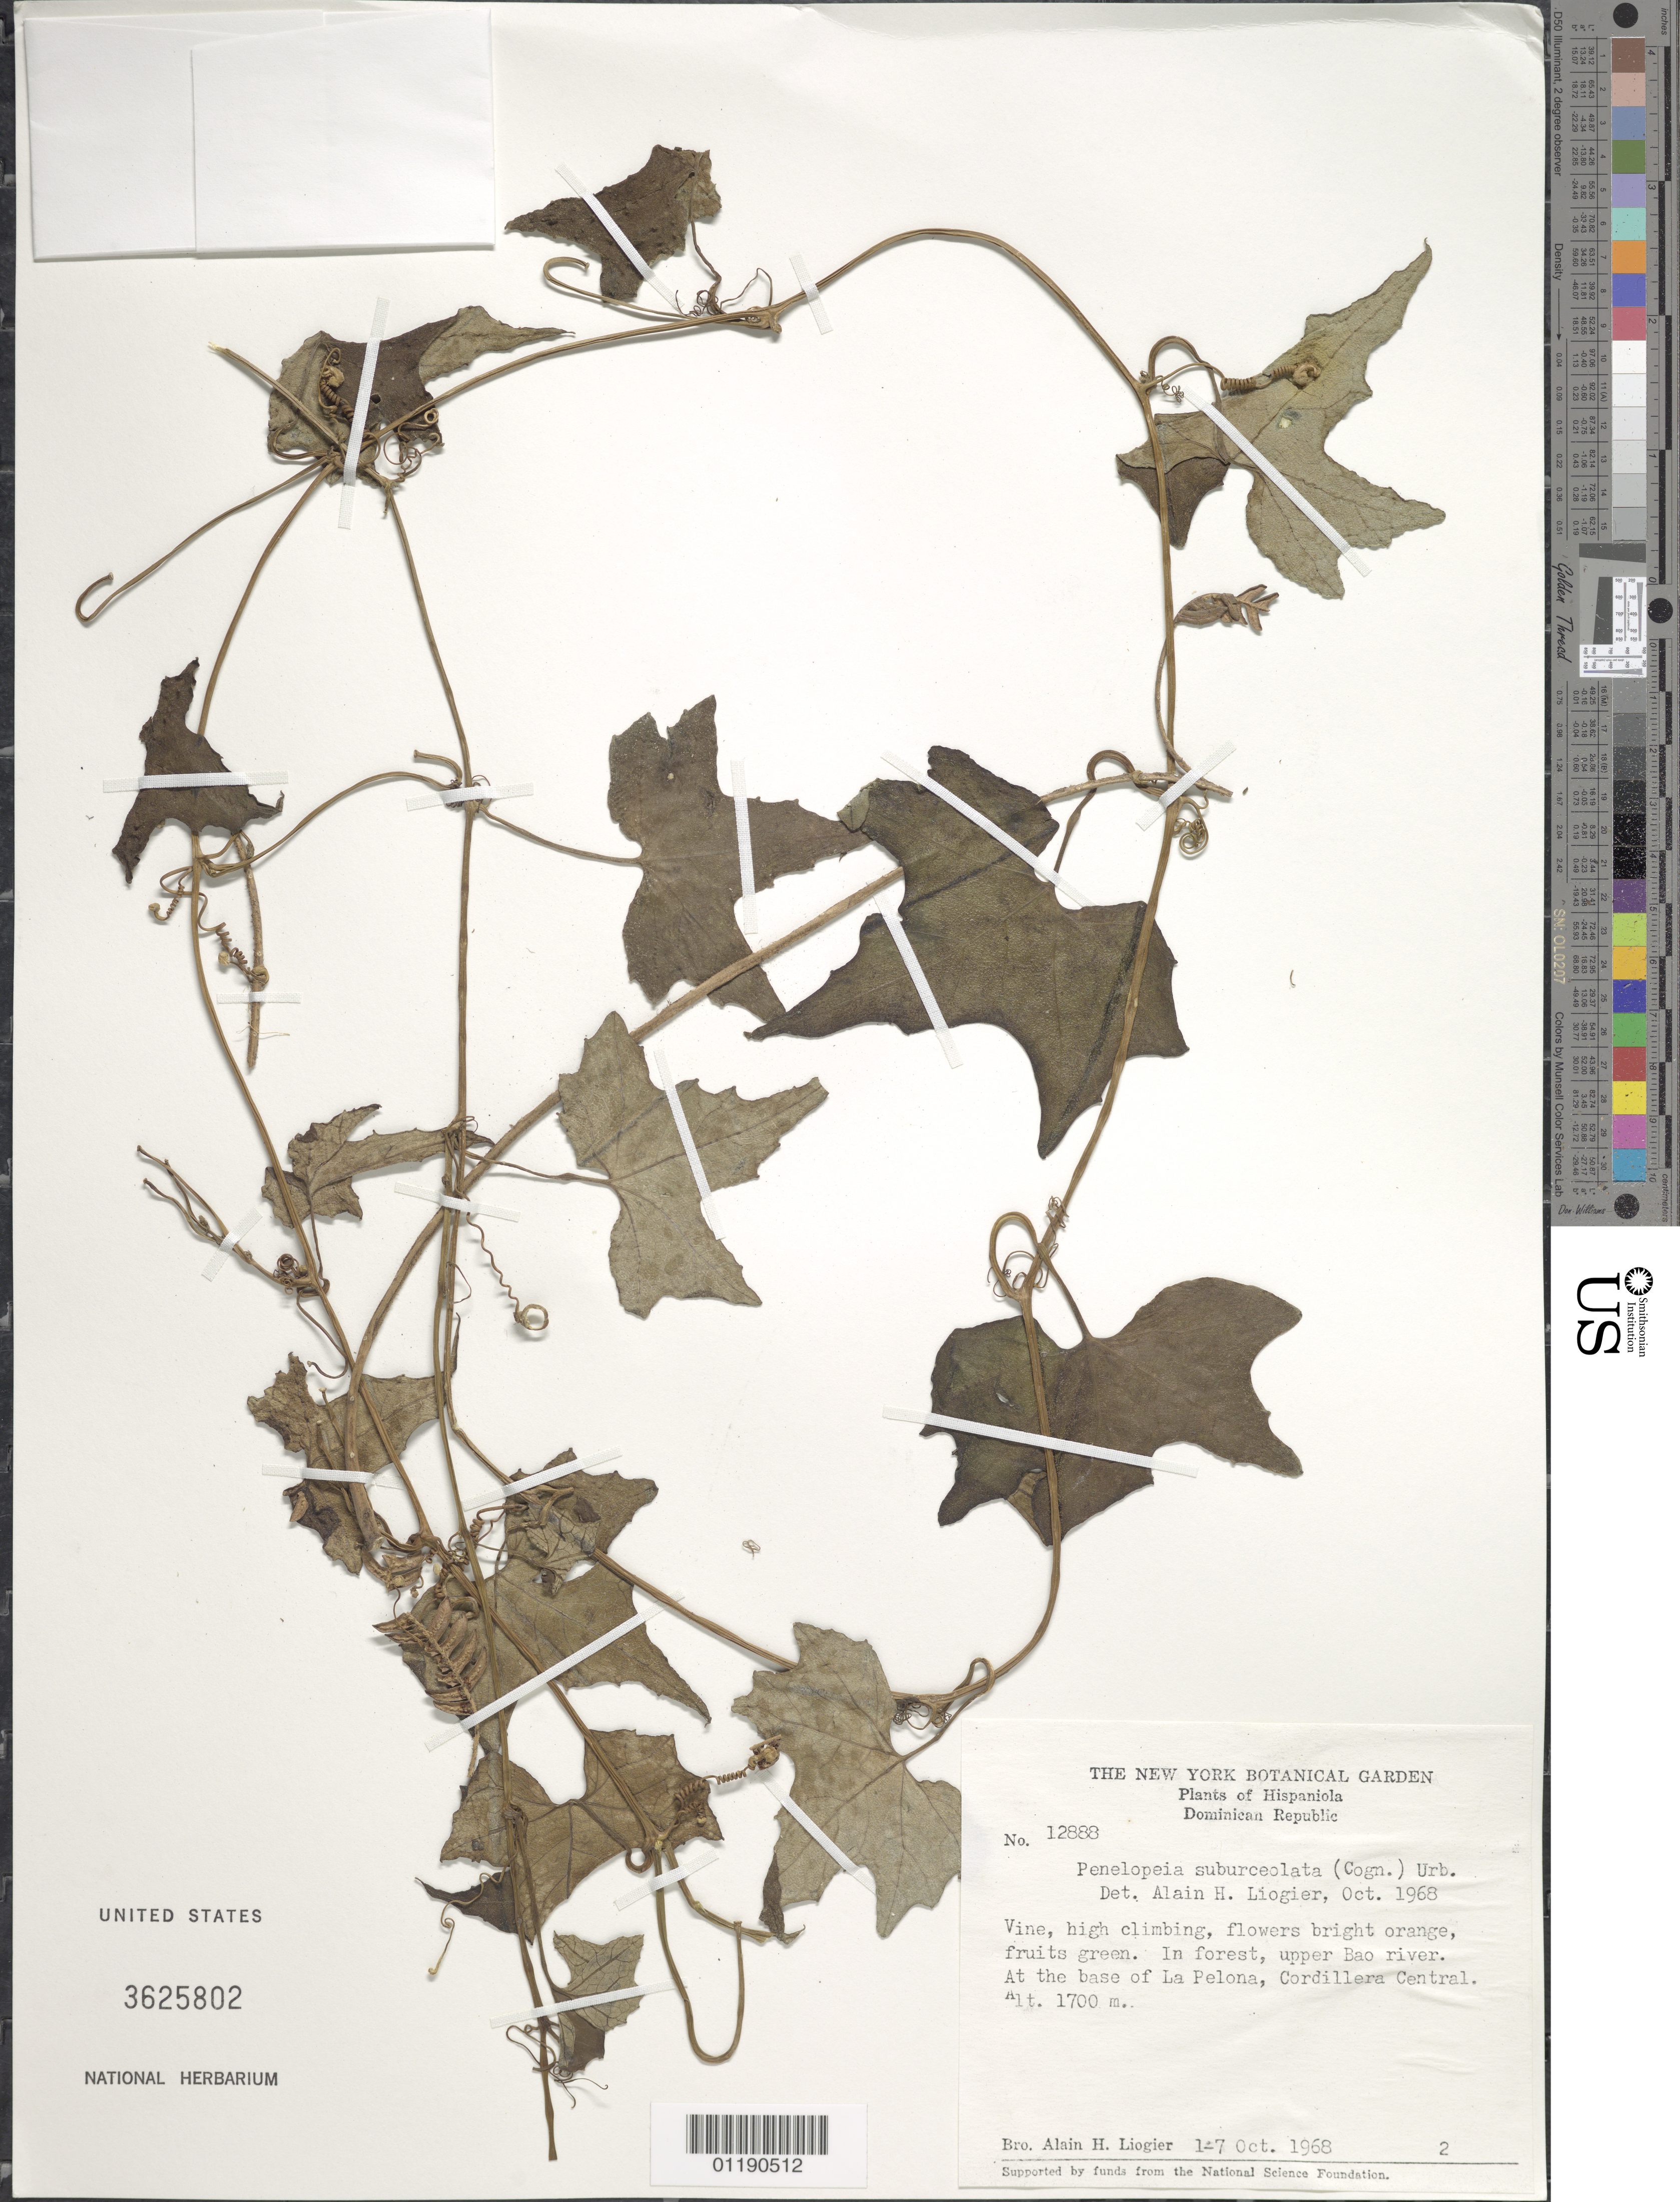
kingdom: Plantae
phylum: Tracheophyta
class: Magnoliopsida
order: Cucurbitales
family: Cucurbitaceae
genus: Penelopeia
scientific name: Penelopeia suburceolata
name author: Urb.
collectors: A. H. Liogier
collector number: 12888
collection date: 1968-10-01/1968-10-07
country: Dominican Republic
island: Hispaniola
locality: At the base of La Pelona, Cordillera Central.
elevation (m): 1700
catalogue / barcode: US 3625802